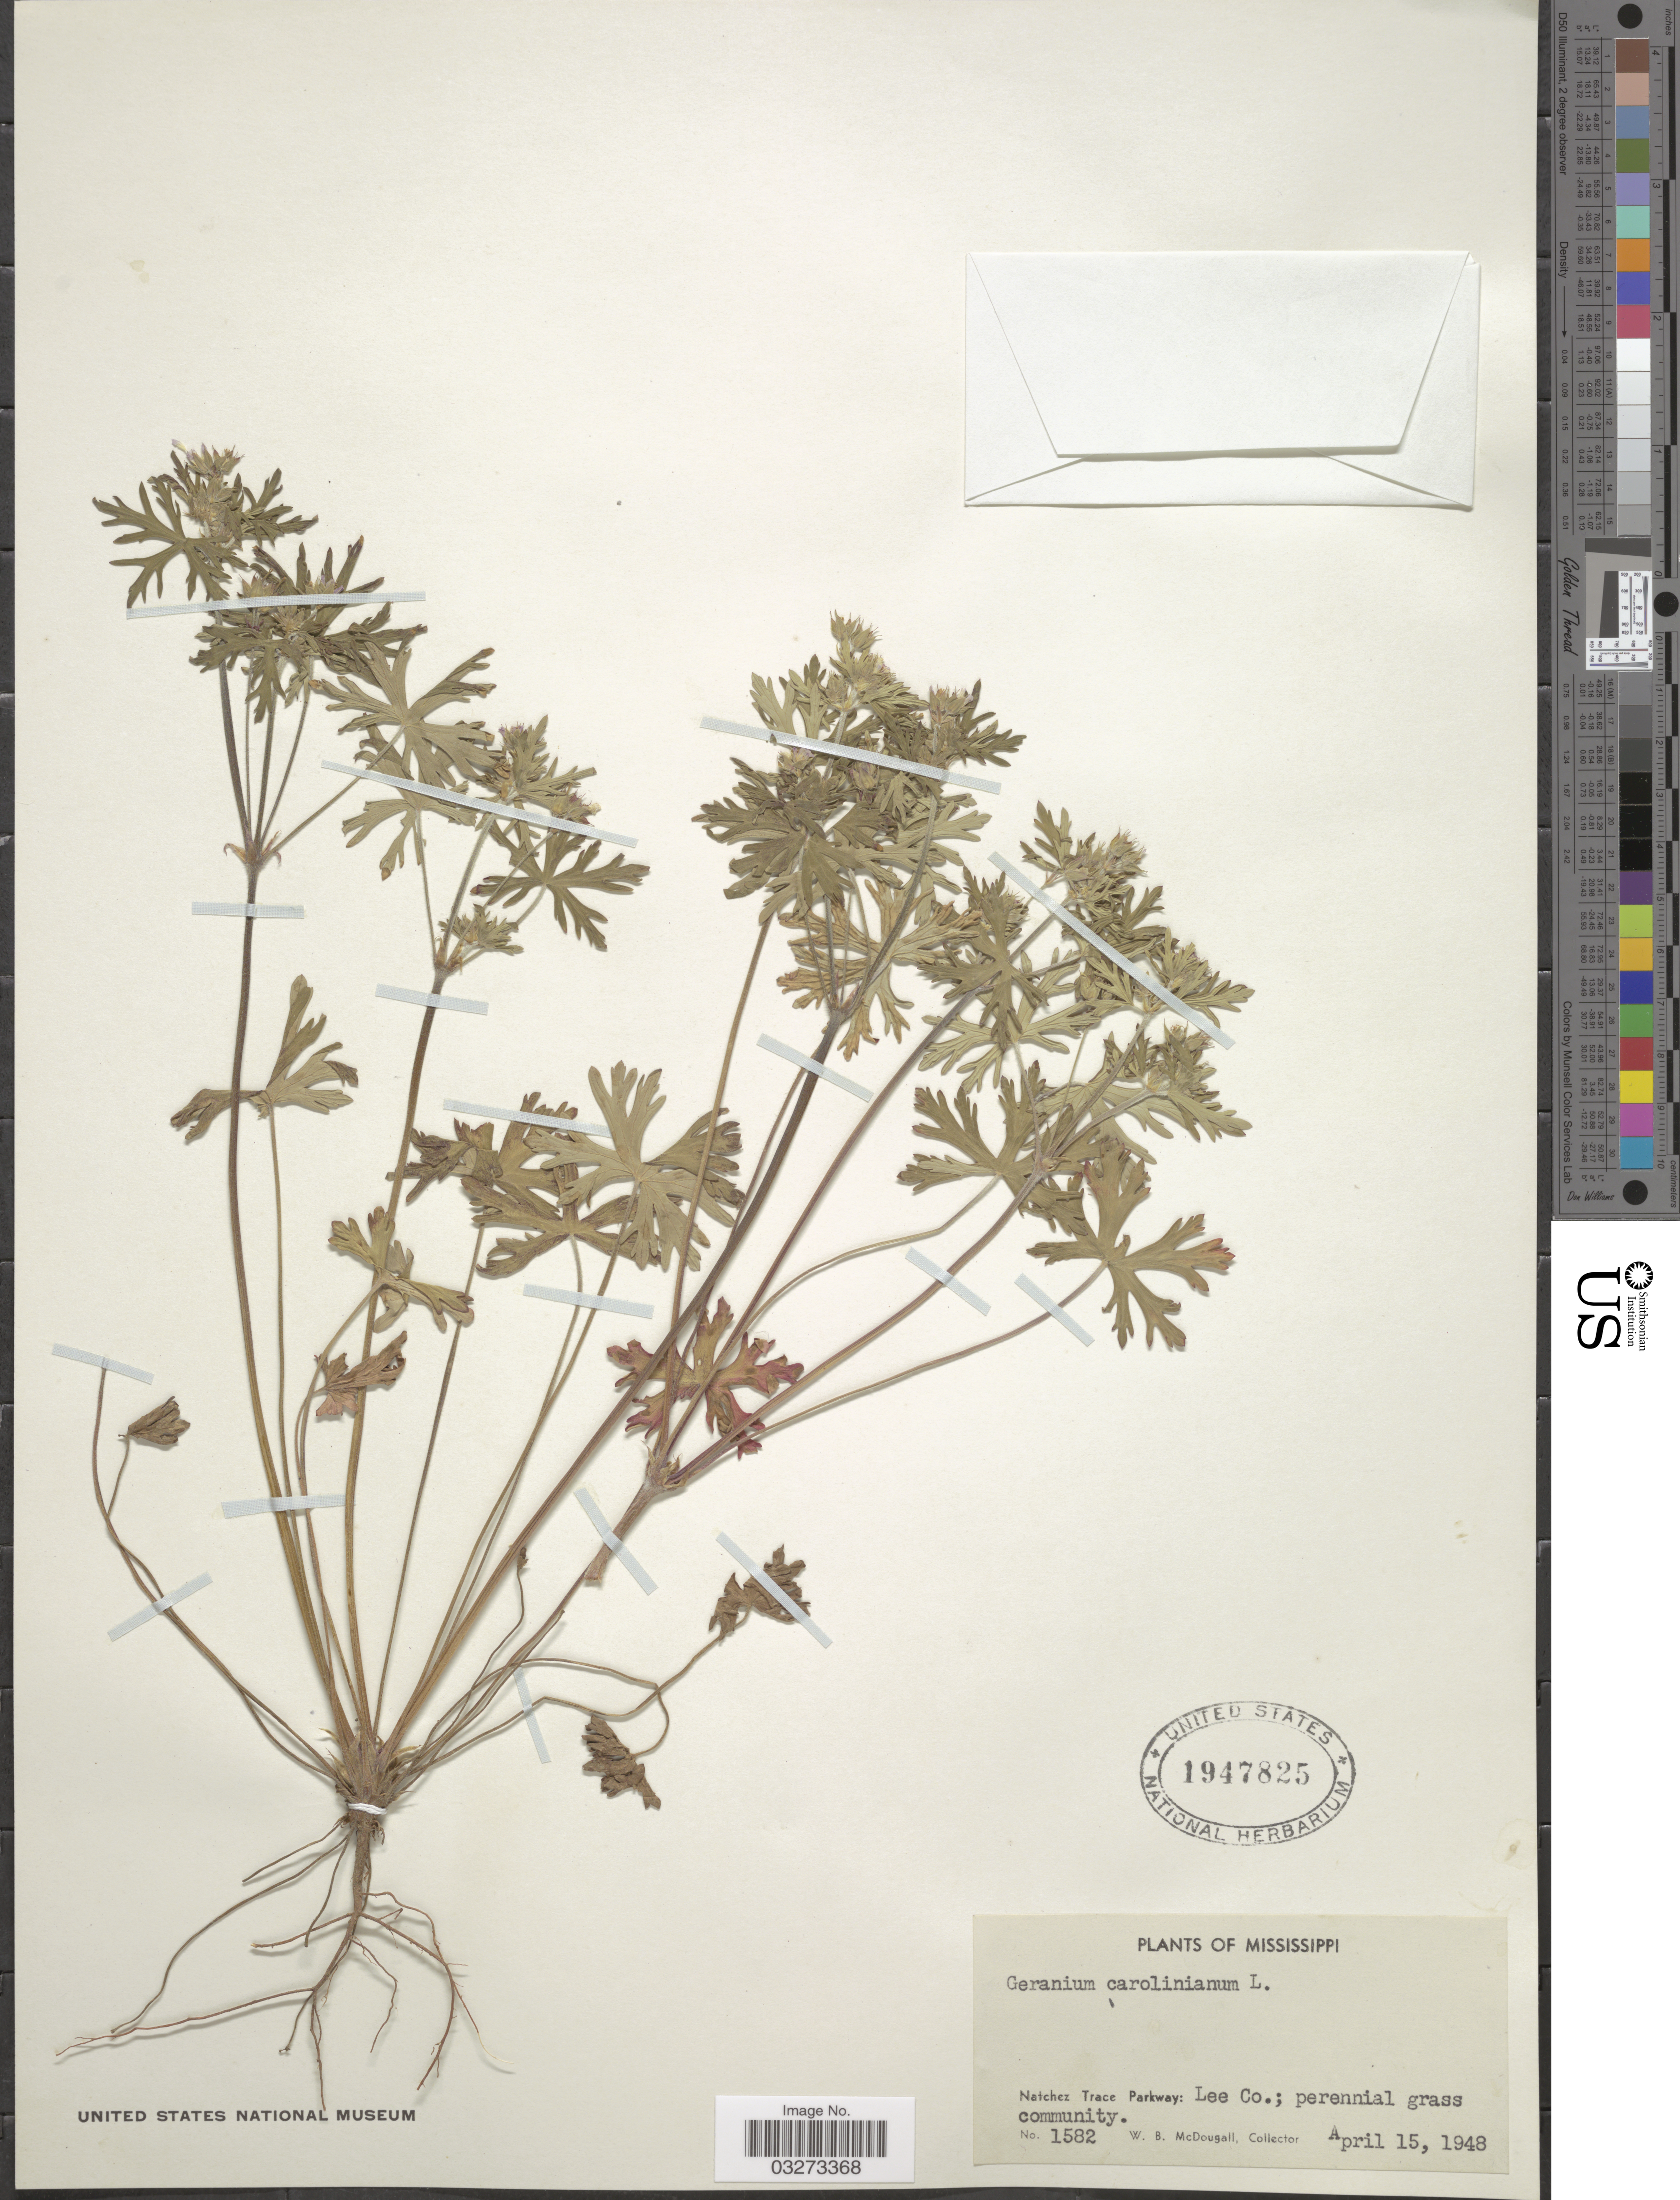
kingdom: Plantae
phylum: Tracheophyta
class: Magnoliopsida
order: Geraniales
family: Geraniaceae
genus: Geranium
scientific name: Geranium carolinianum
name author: L.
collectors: W. B. McDougall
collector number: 1582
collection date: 1948-04-15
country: United States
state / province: Mississippi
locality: Natchez Trace Parkway: Lee Co.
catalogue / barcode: US 1947825